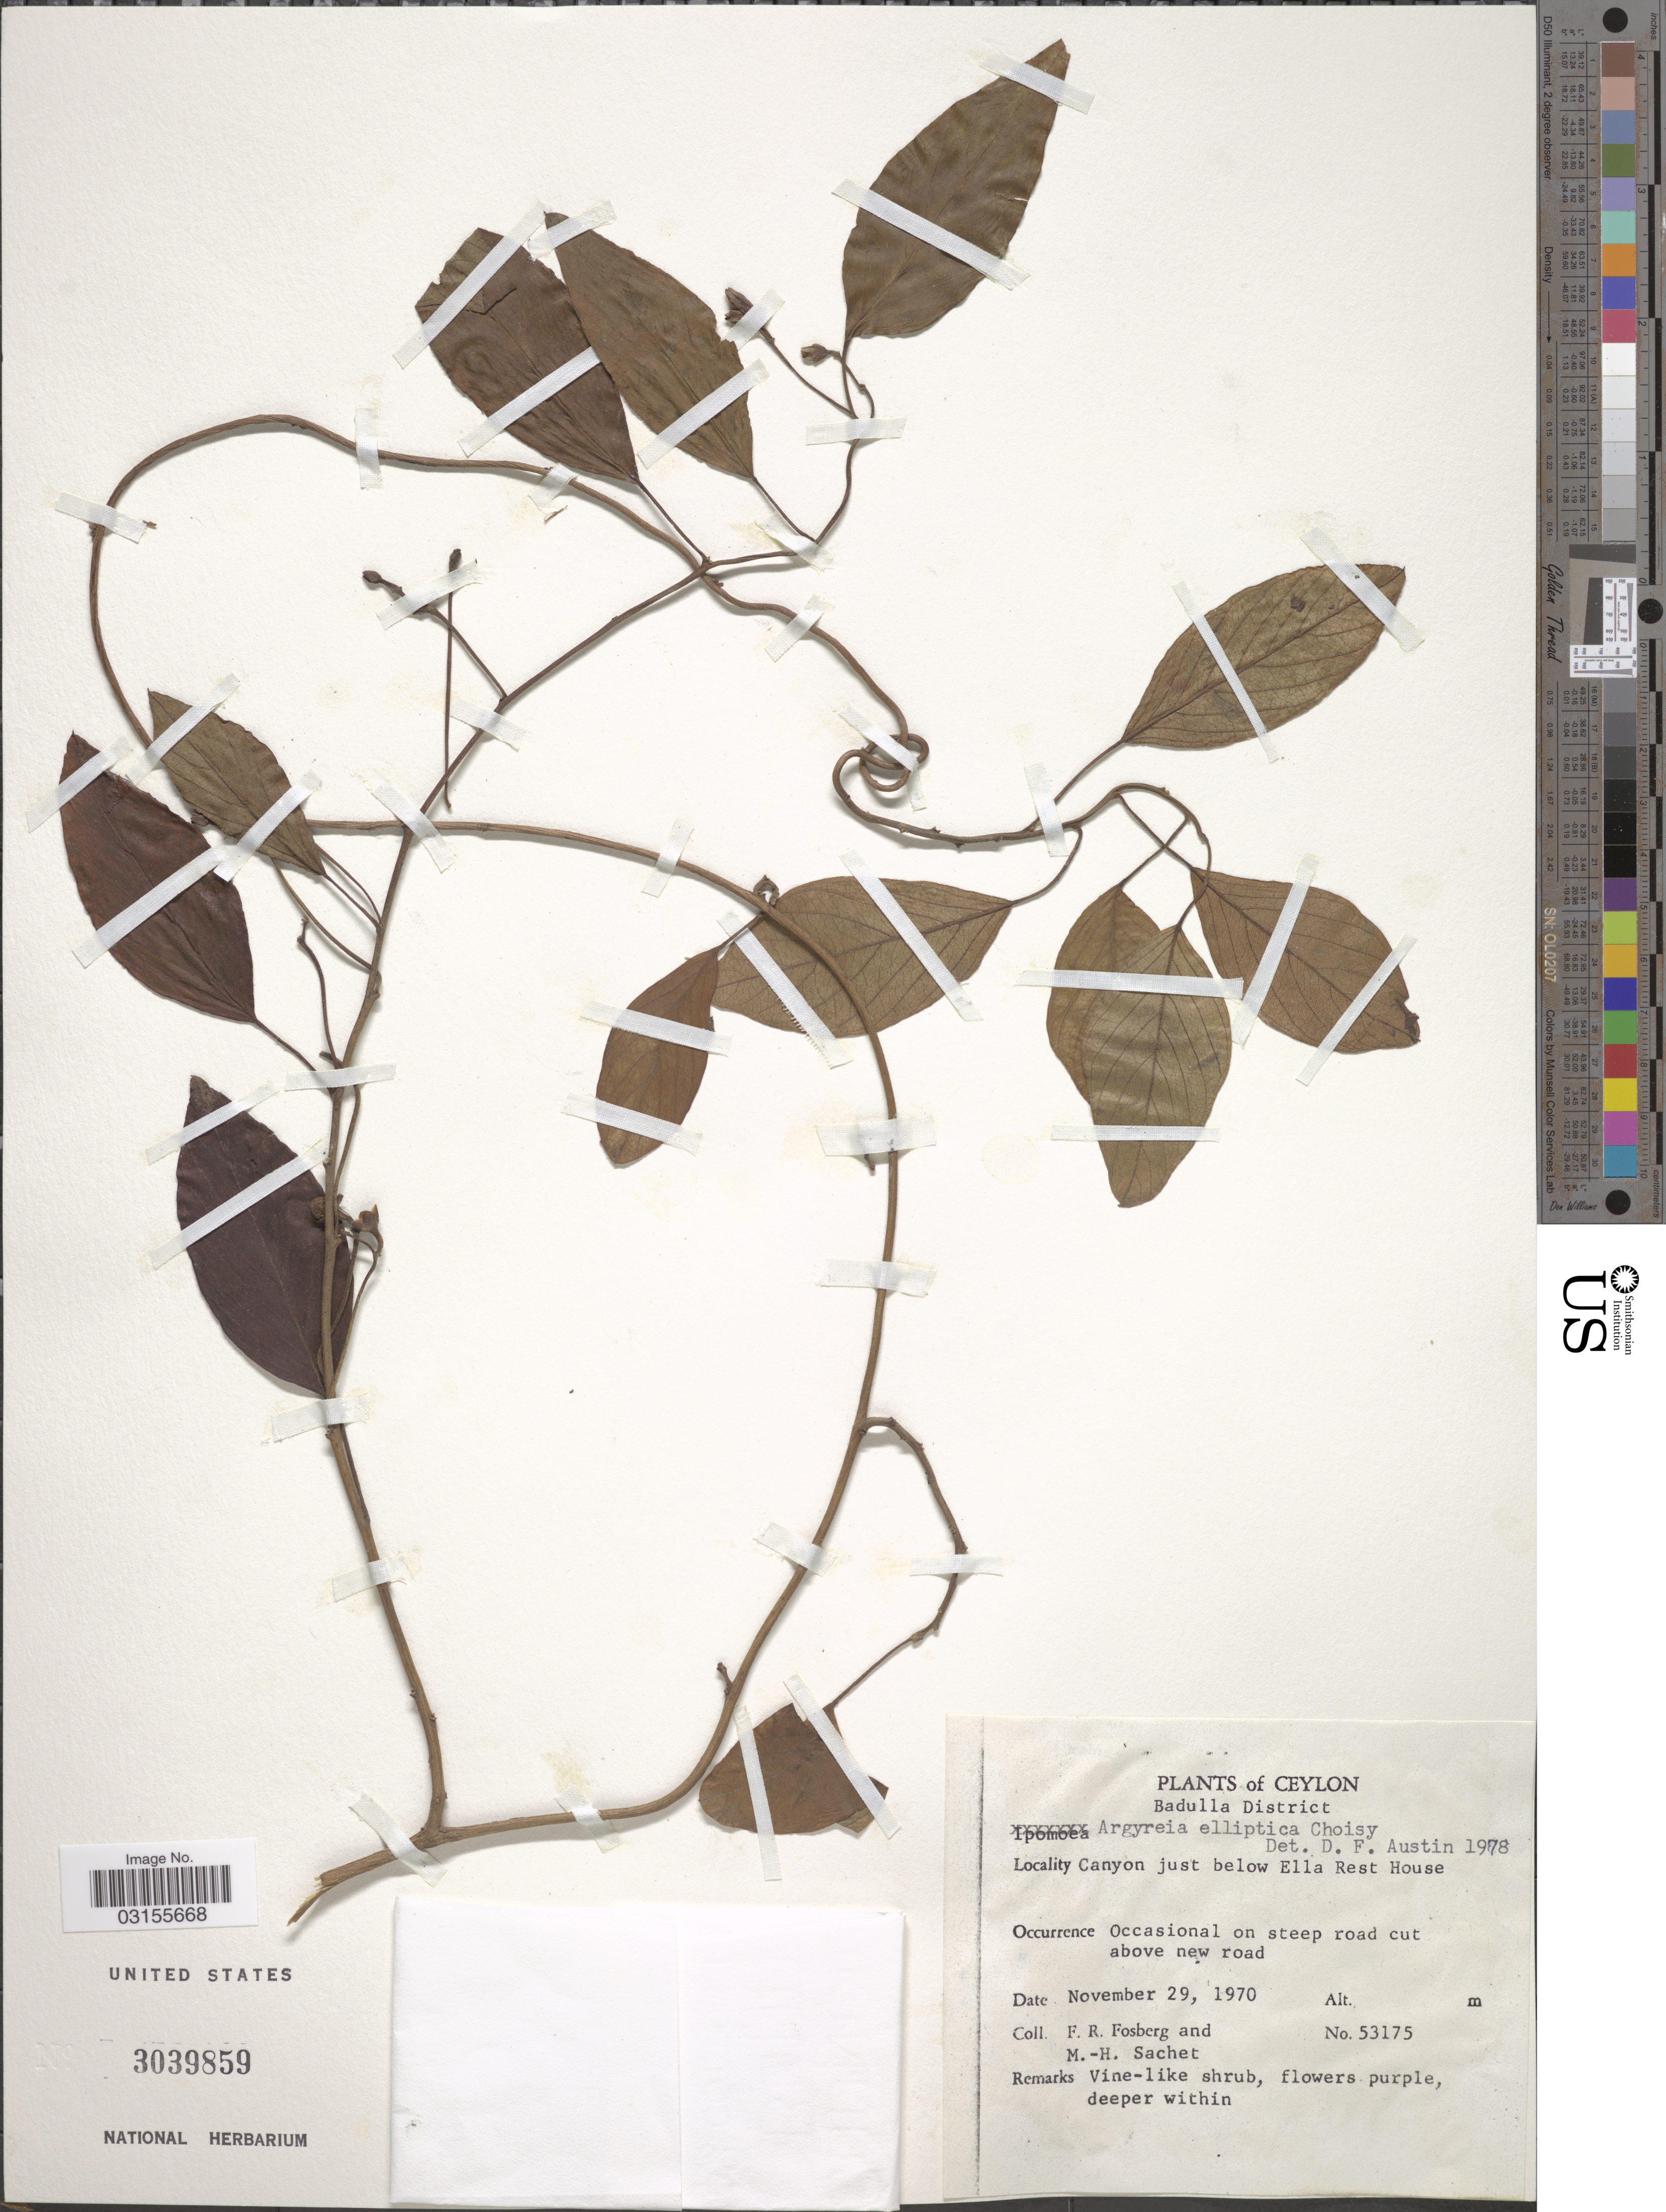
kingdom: Plantae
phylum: Tracheophyta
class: Magnoliopsida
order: Solanales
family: Convolvulaceae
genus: Argyreia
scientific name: Argyreia elliptica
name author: Choisy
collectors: F. R. Fosberg & M.-H. Sachet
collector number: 53175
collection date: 1970-11-29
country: Sri Lanka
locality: Ceylon. Badulla District. Canyon just below Ella Rest House. On steep road cut above new road.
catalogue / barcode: US 3039859